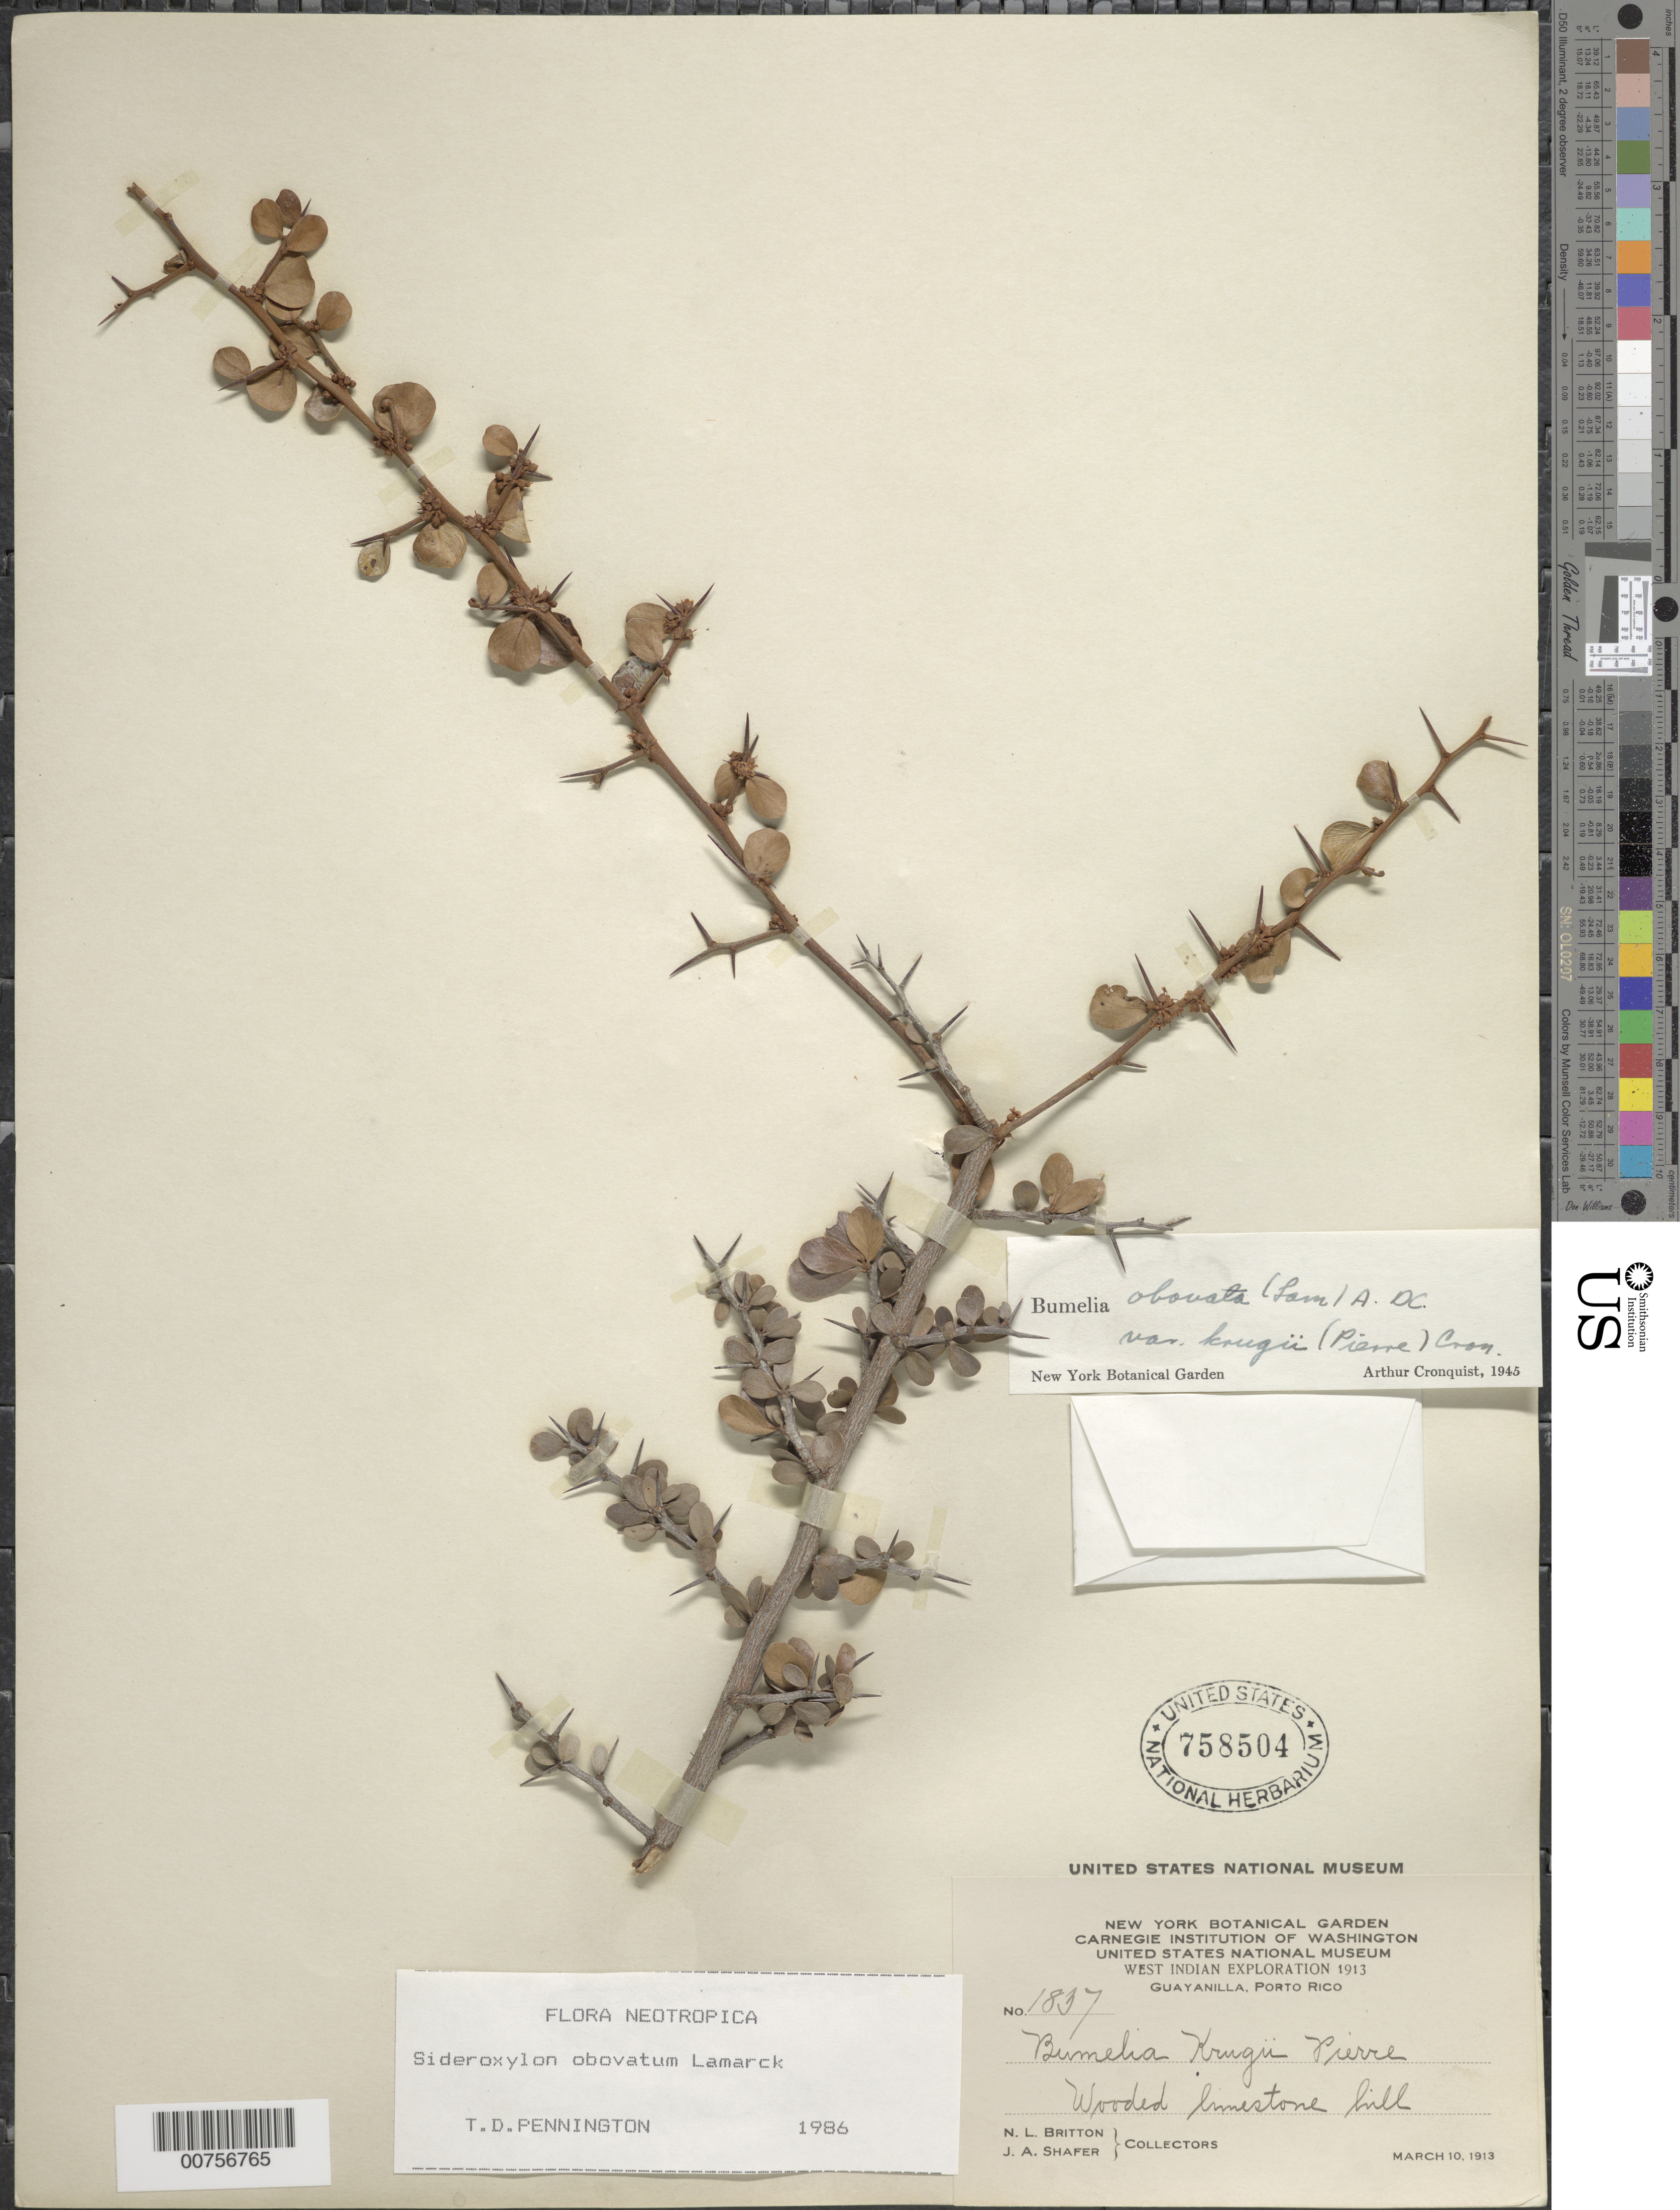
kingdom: Plantae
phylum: Tracheophyta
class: Magnoliopsida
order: Ericales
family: Sapotaceae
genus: Sideroxylon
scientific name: Sideroxylon obovatum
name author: Lam.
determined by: Pennington, T. D., (K)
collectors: N. Britton & J. A. Shafer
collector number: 1837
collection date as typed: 10 Mar 1913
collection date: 1913-03-10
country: Puerto Rico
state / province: Guayanilla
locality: Guayanilla.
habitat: Wooded limestone hill.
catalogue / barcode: US 758504